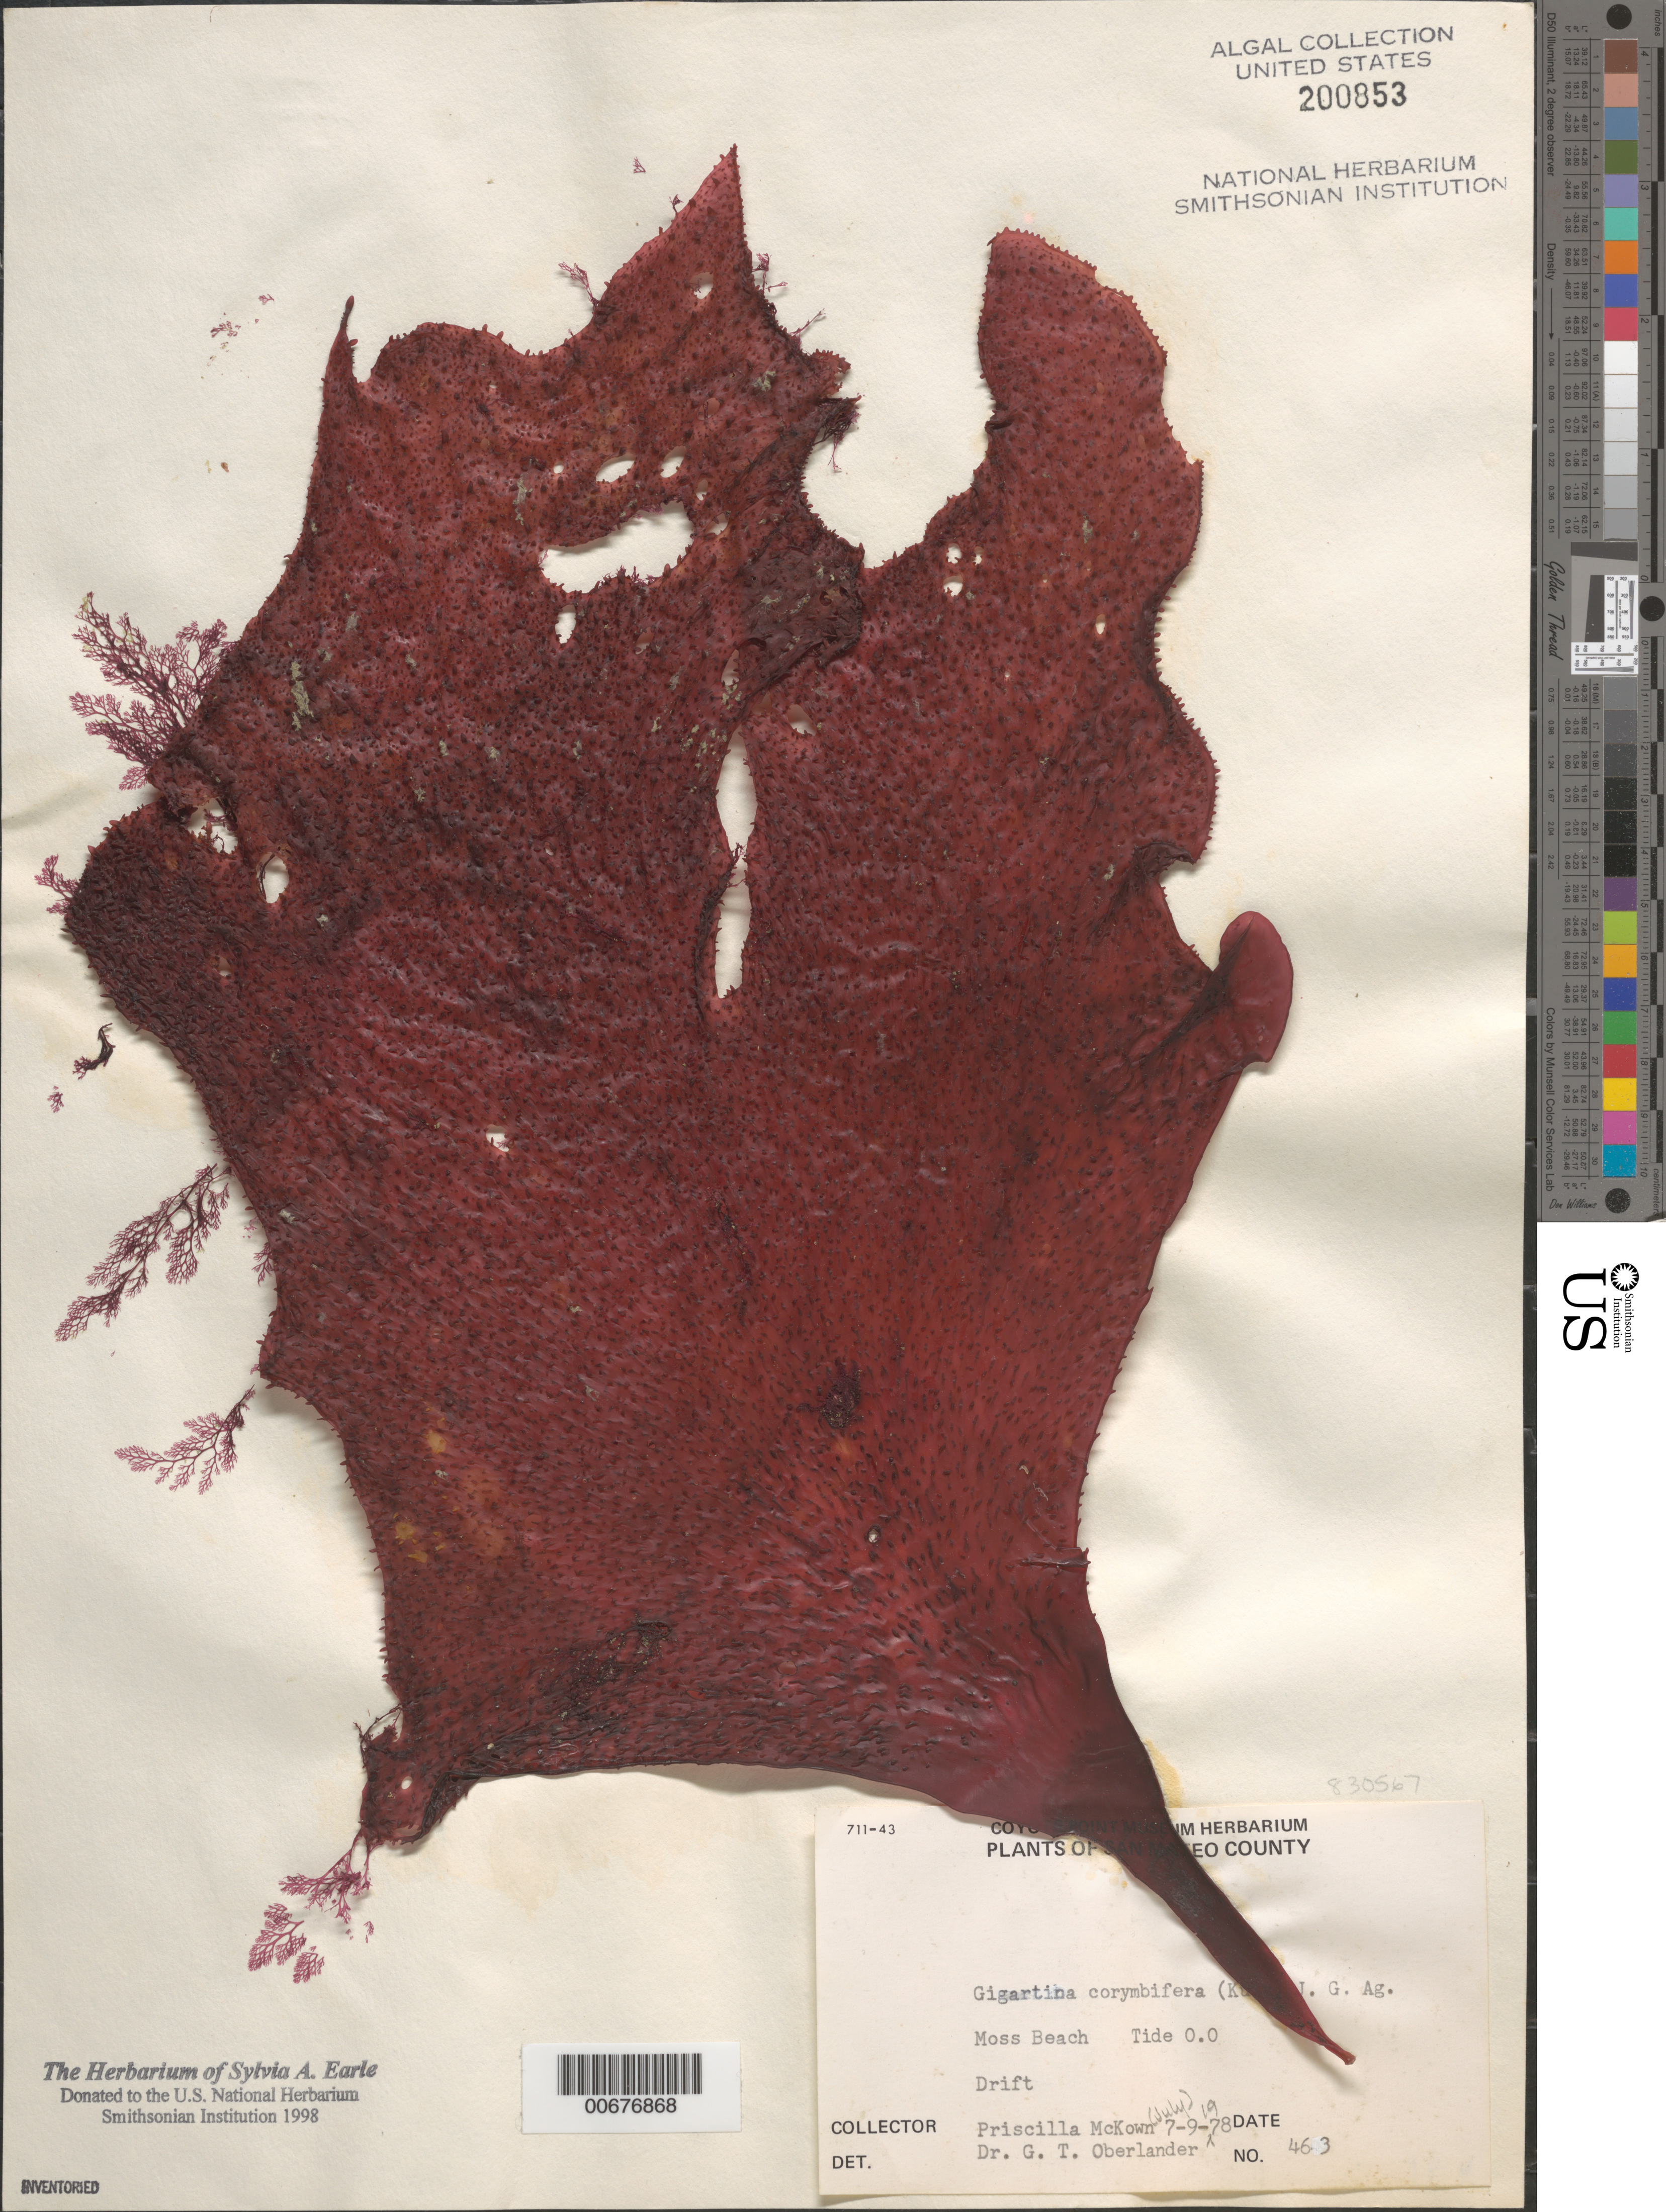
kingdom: Plantae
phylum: Rhodophyta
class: Florideophyceae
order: Gigartinales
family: Gigartinaceae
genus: Chondracanthus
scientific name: Chondracanthus corymbiferus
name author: (Kütz.) Guiry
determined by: Algae name updating Project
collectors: P. McKown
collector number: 463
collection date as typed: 09 Jul 1978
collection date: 1978-07-09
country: United States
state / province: California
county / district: San Mateo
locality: Moss Beach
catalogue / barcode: US 200853